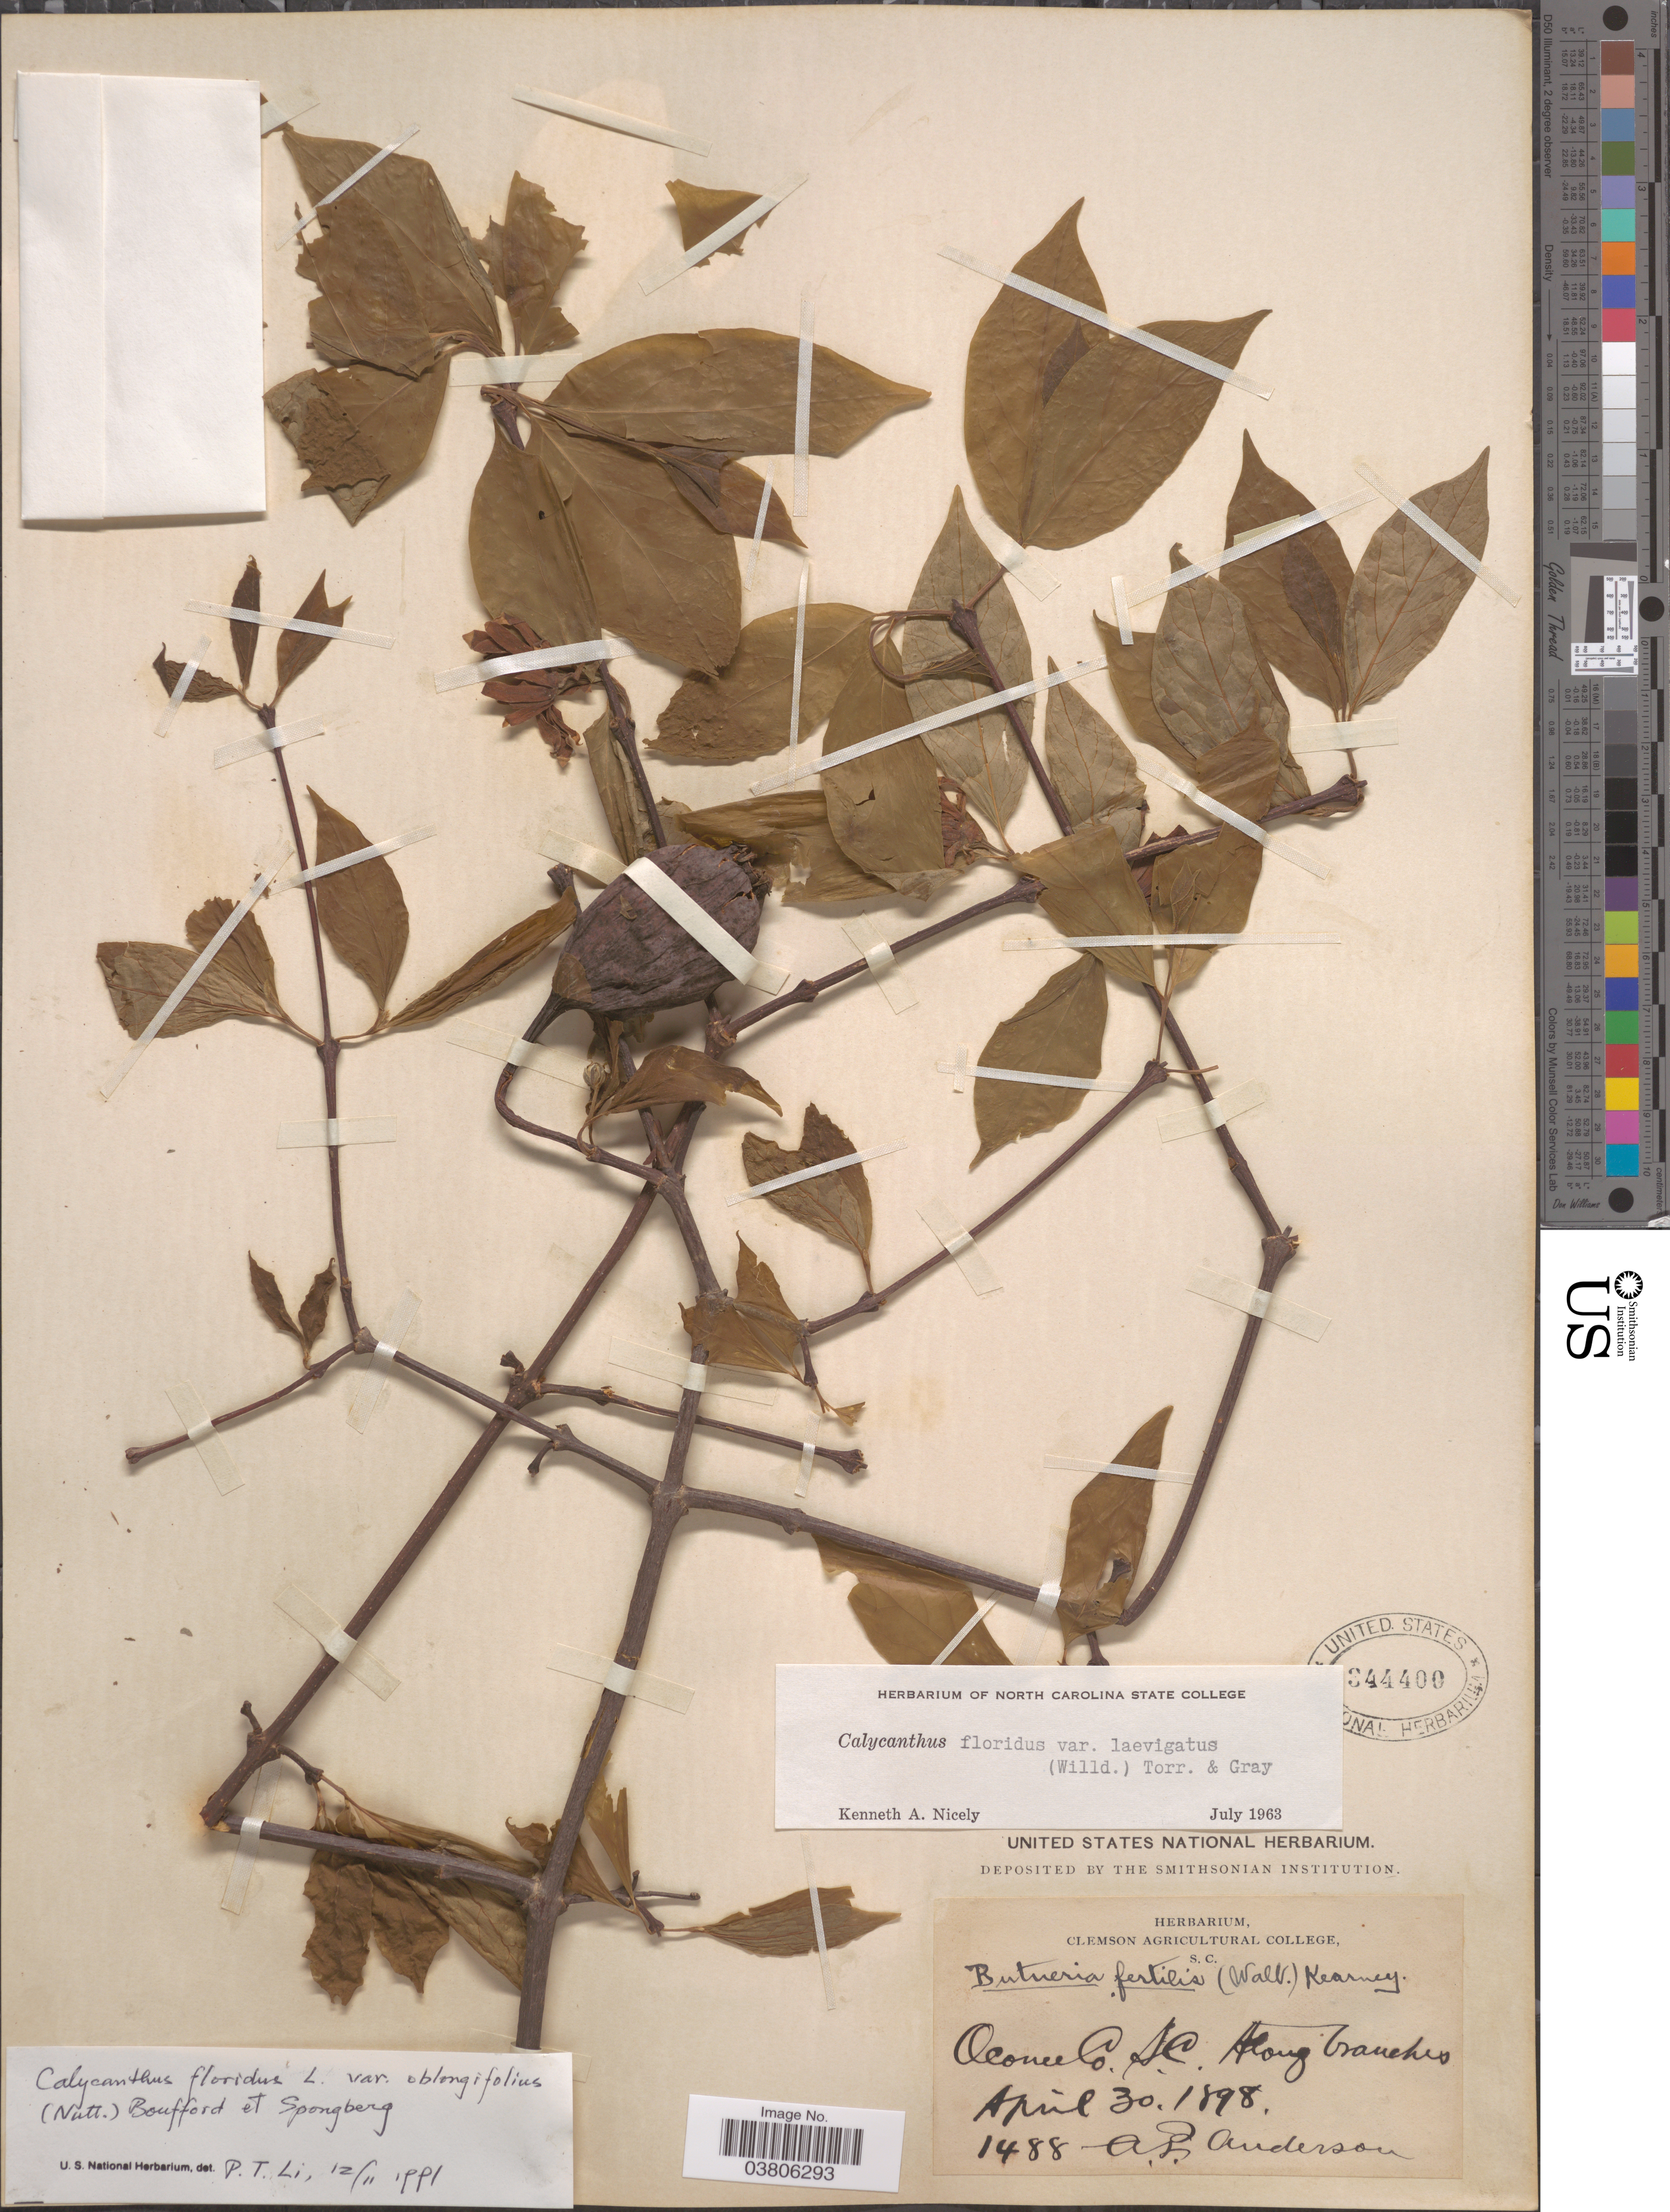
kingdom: Plantae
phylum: Tracheophyta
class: Magnoliopsida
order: Laurales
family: Calycanthaceae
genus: Calycanthus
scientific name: Calycanthus floridus var. laevigatus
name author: (Willd.) Torr. & A. Gray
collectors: A. P. Anderson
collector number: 1488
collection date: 1898-04-30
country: United States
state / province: South Carolina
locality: Oconee Co.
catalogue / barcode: US 344400